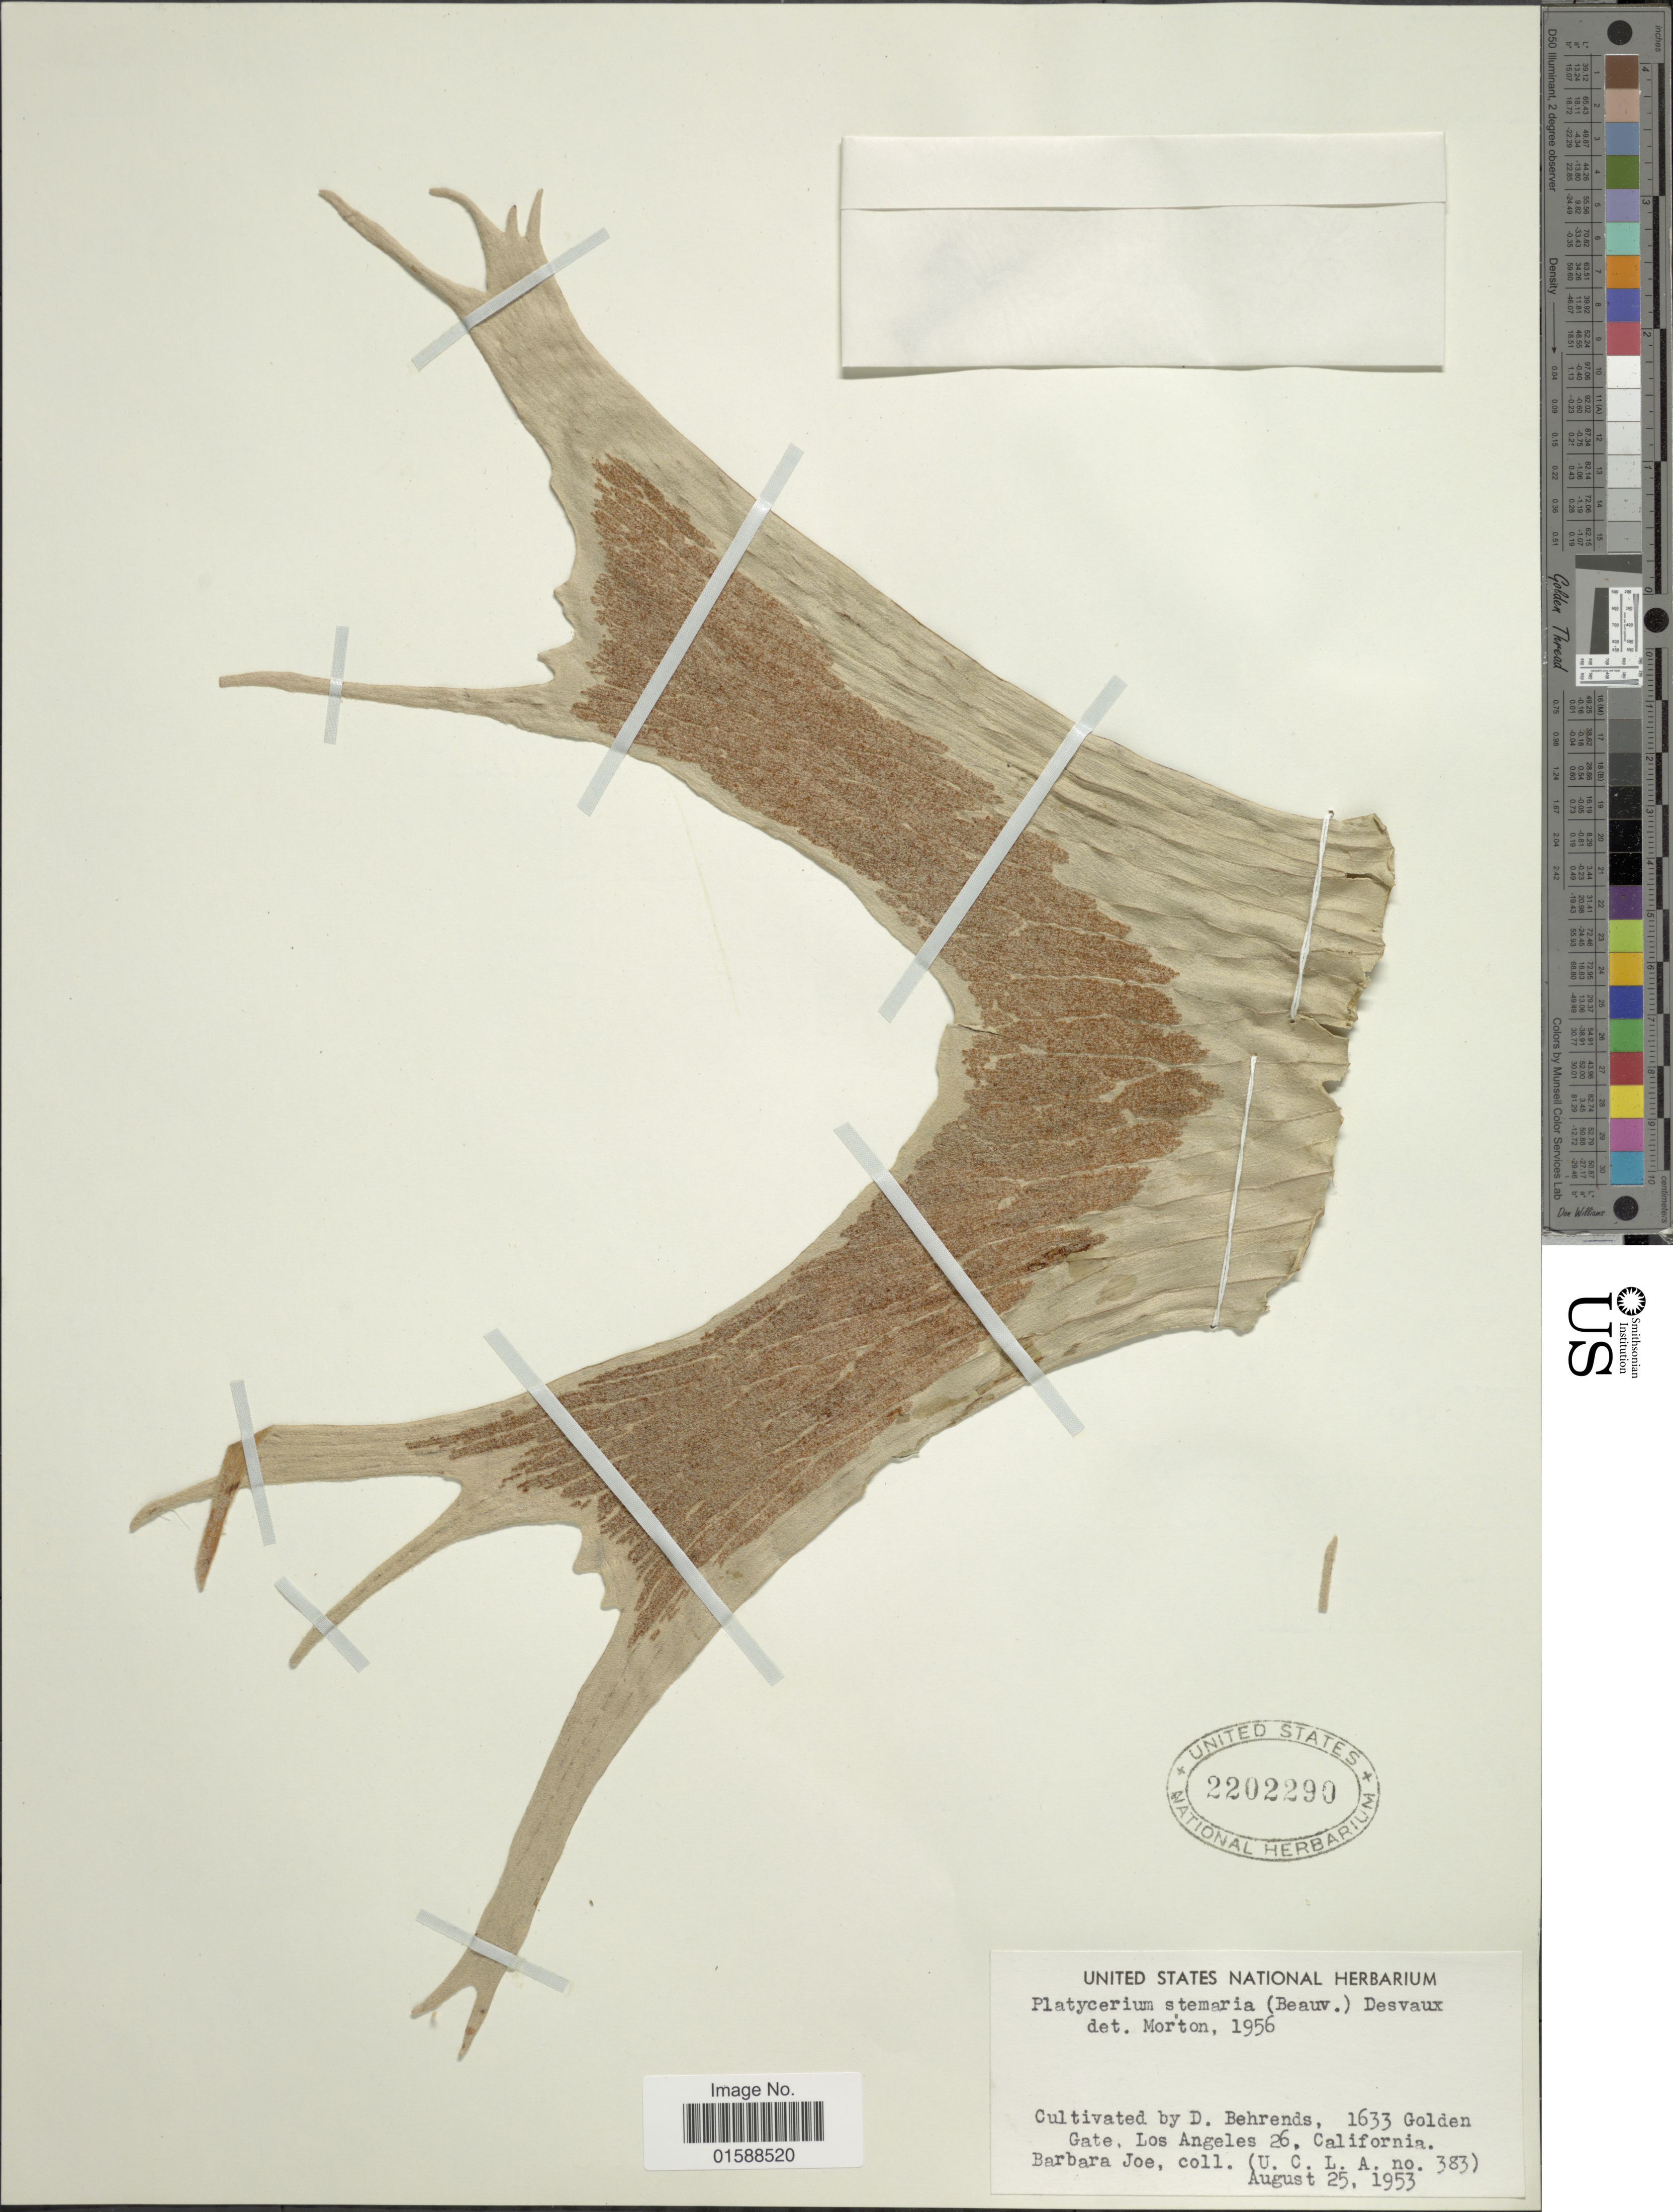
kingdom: Plantae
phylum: Tracheophyta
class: Polypodiopsida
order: Polypodiales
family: Polypodiaceae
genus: Platycerium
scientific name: Platycerium stemaria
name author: (P. Beauv.) Desv.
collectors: B. Joe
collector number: U. C. L. A. 383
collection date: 1953-08-25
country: United States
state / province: California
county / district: Los Angeles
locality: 1633 Golden Gate, Los Angeles 26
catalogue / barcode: US 2202290